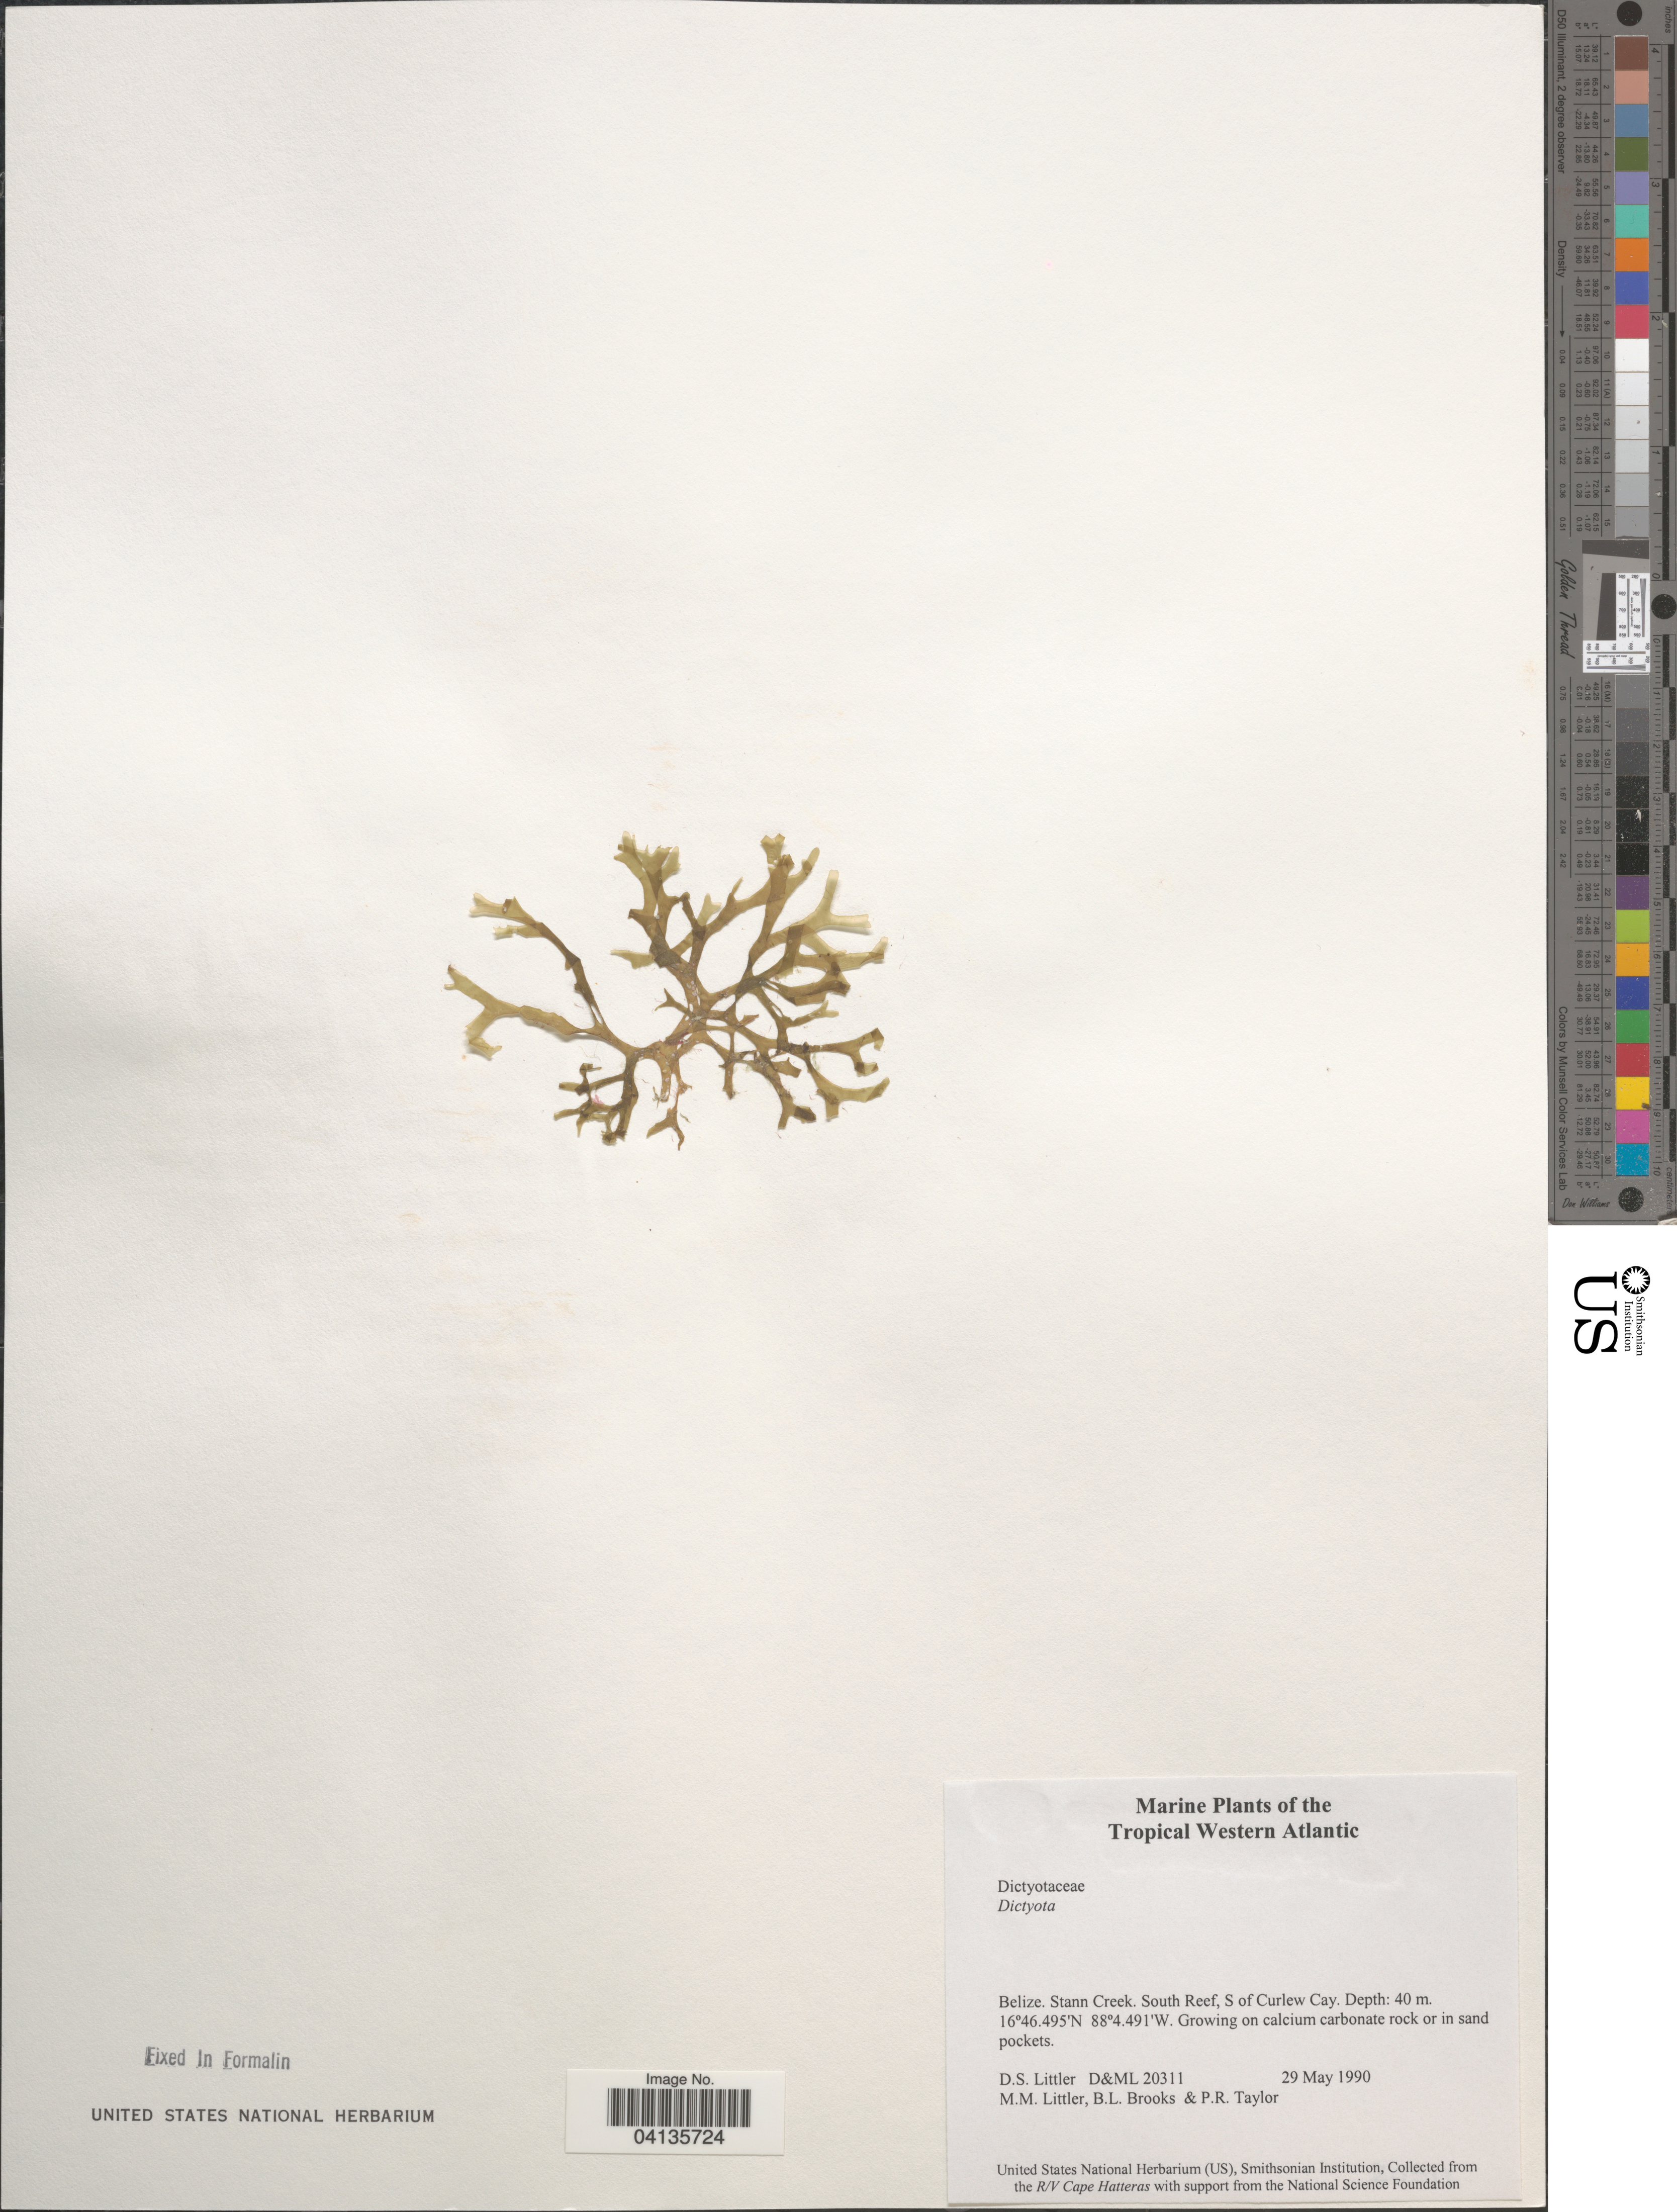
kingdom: Chromista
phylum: Ochrophyta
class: Phaeophyceae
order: Dictyotales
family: Dictyotaceae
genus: Dictyota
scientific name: Dictyota sp.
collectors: D. S. Littler, B. Brooks & P. R. Taylor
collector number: D&ML20311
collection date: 1990-05-29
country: Belize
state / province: Stann Creek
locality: Tropical Western Atlantic. South Reef, S of Curlew Cay.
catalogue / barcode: US 238549